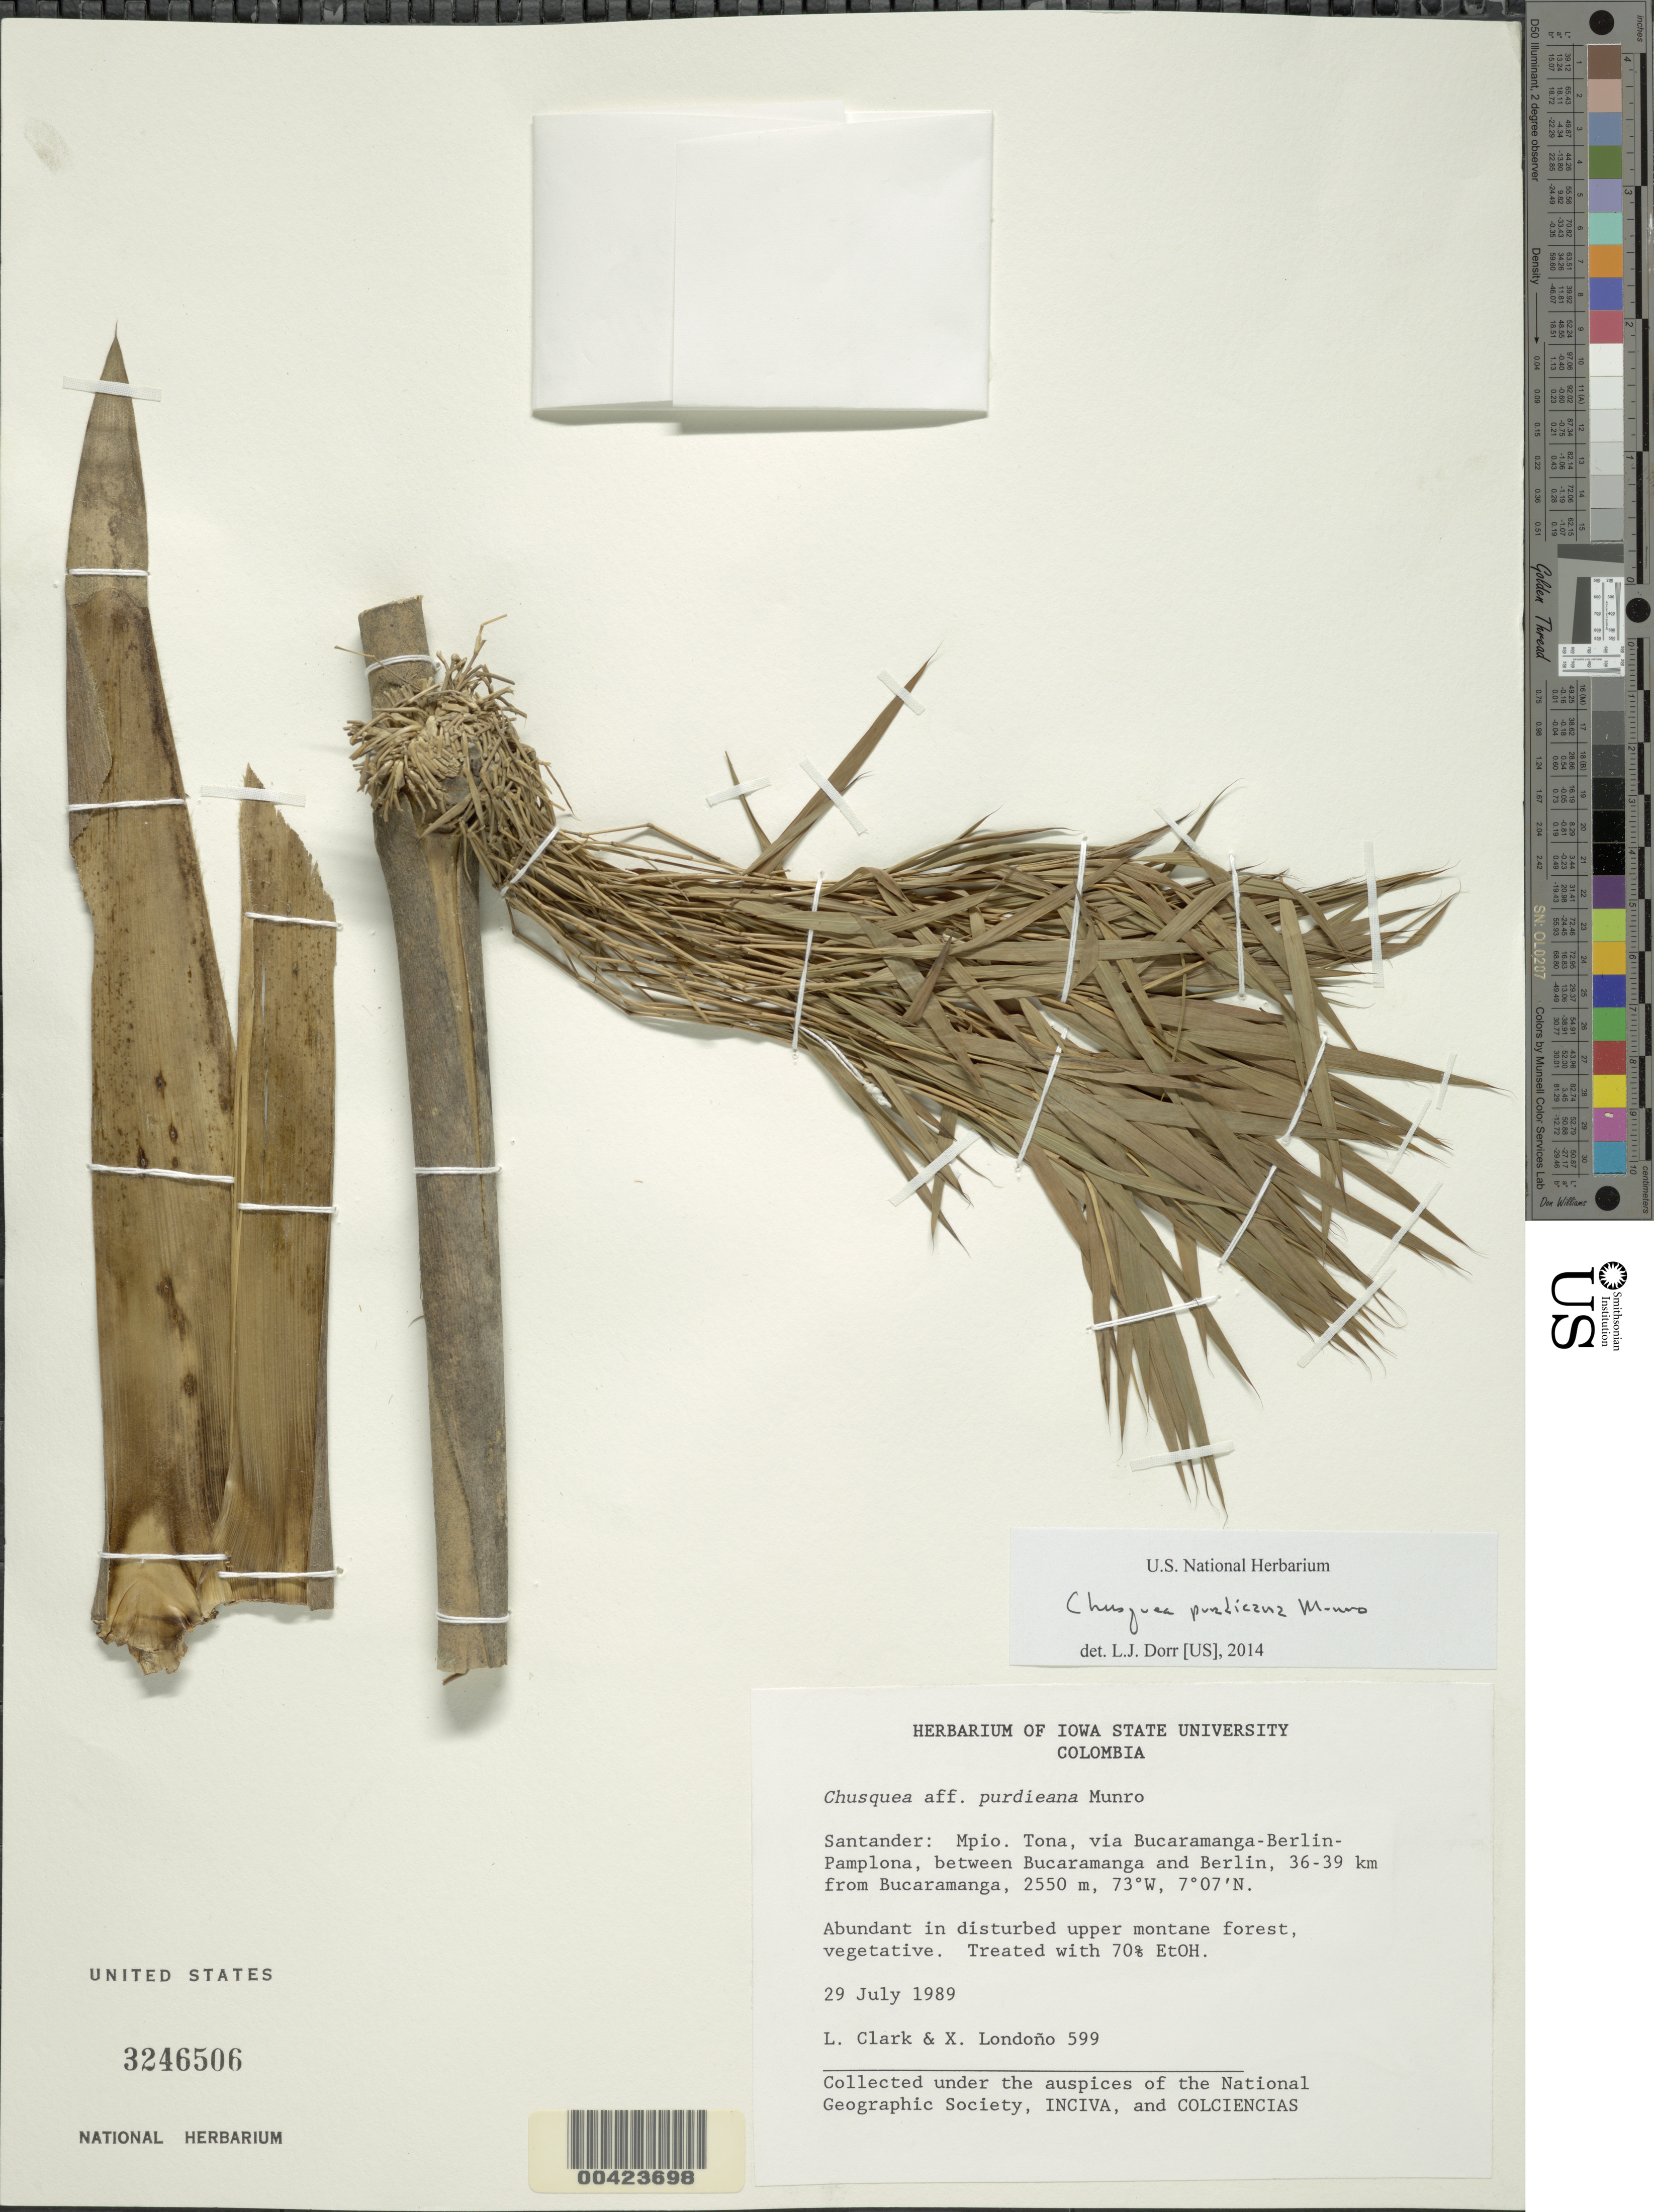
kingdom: Plantae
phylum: Tracheophyta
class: Liliopsida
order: Poales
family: Poaceae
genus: Chusquea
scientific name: Chusquea purdieana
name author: Munro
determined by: Dorr, L. J., (BOT), Smithsonian Institution - National Museum of Natural History (UNITED STATES)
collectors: L. G. Clark & X. Londoño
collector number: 599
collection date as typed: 28 Jul 1989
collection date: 1989-07-28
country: Colombia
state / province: Santander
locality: Via Bucaramanga - Berlin - Pamplona; between Bucaramanga and Berlin; 36-39 km from Bucaramanga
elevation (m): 2550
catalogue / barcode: US 3246506